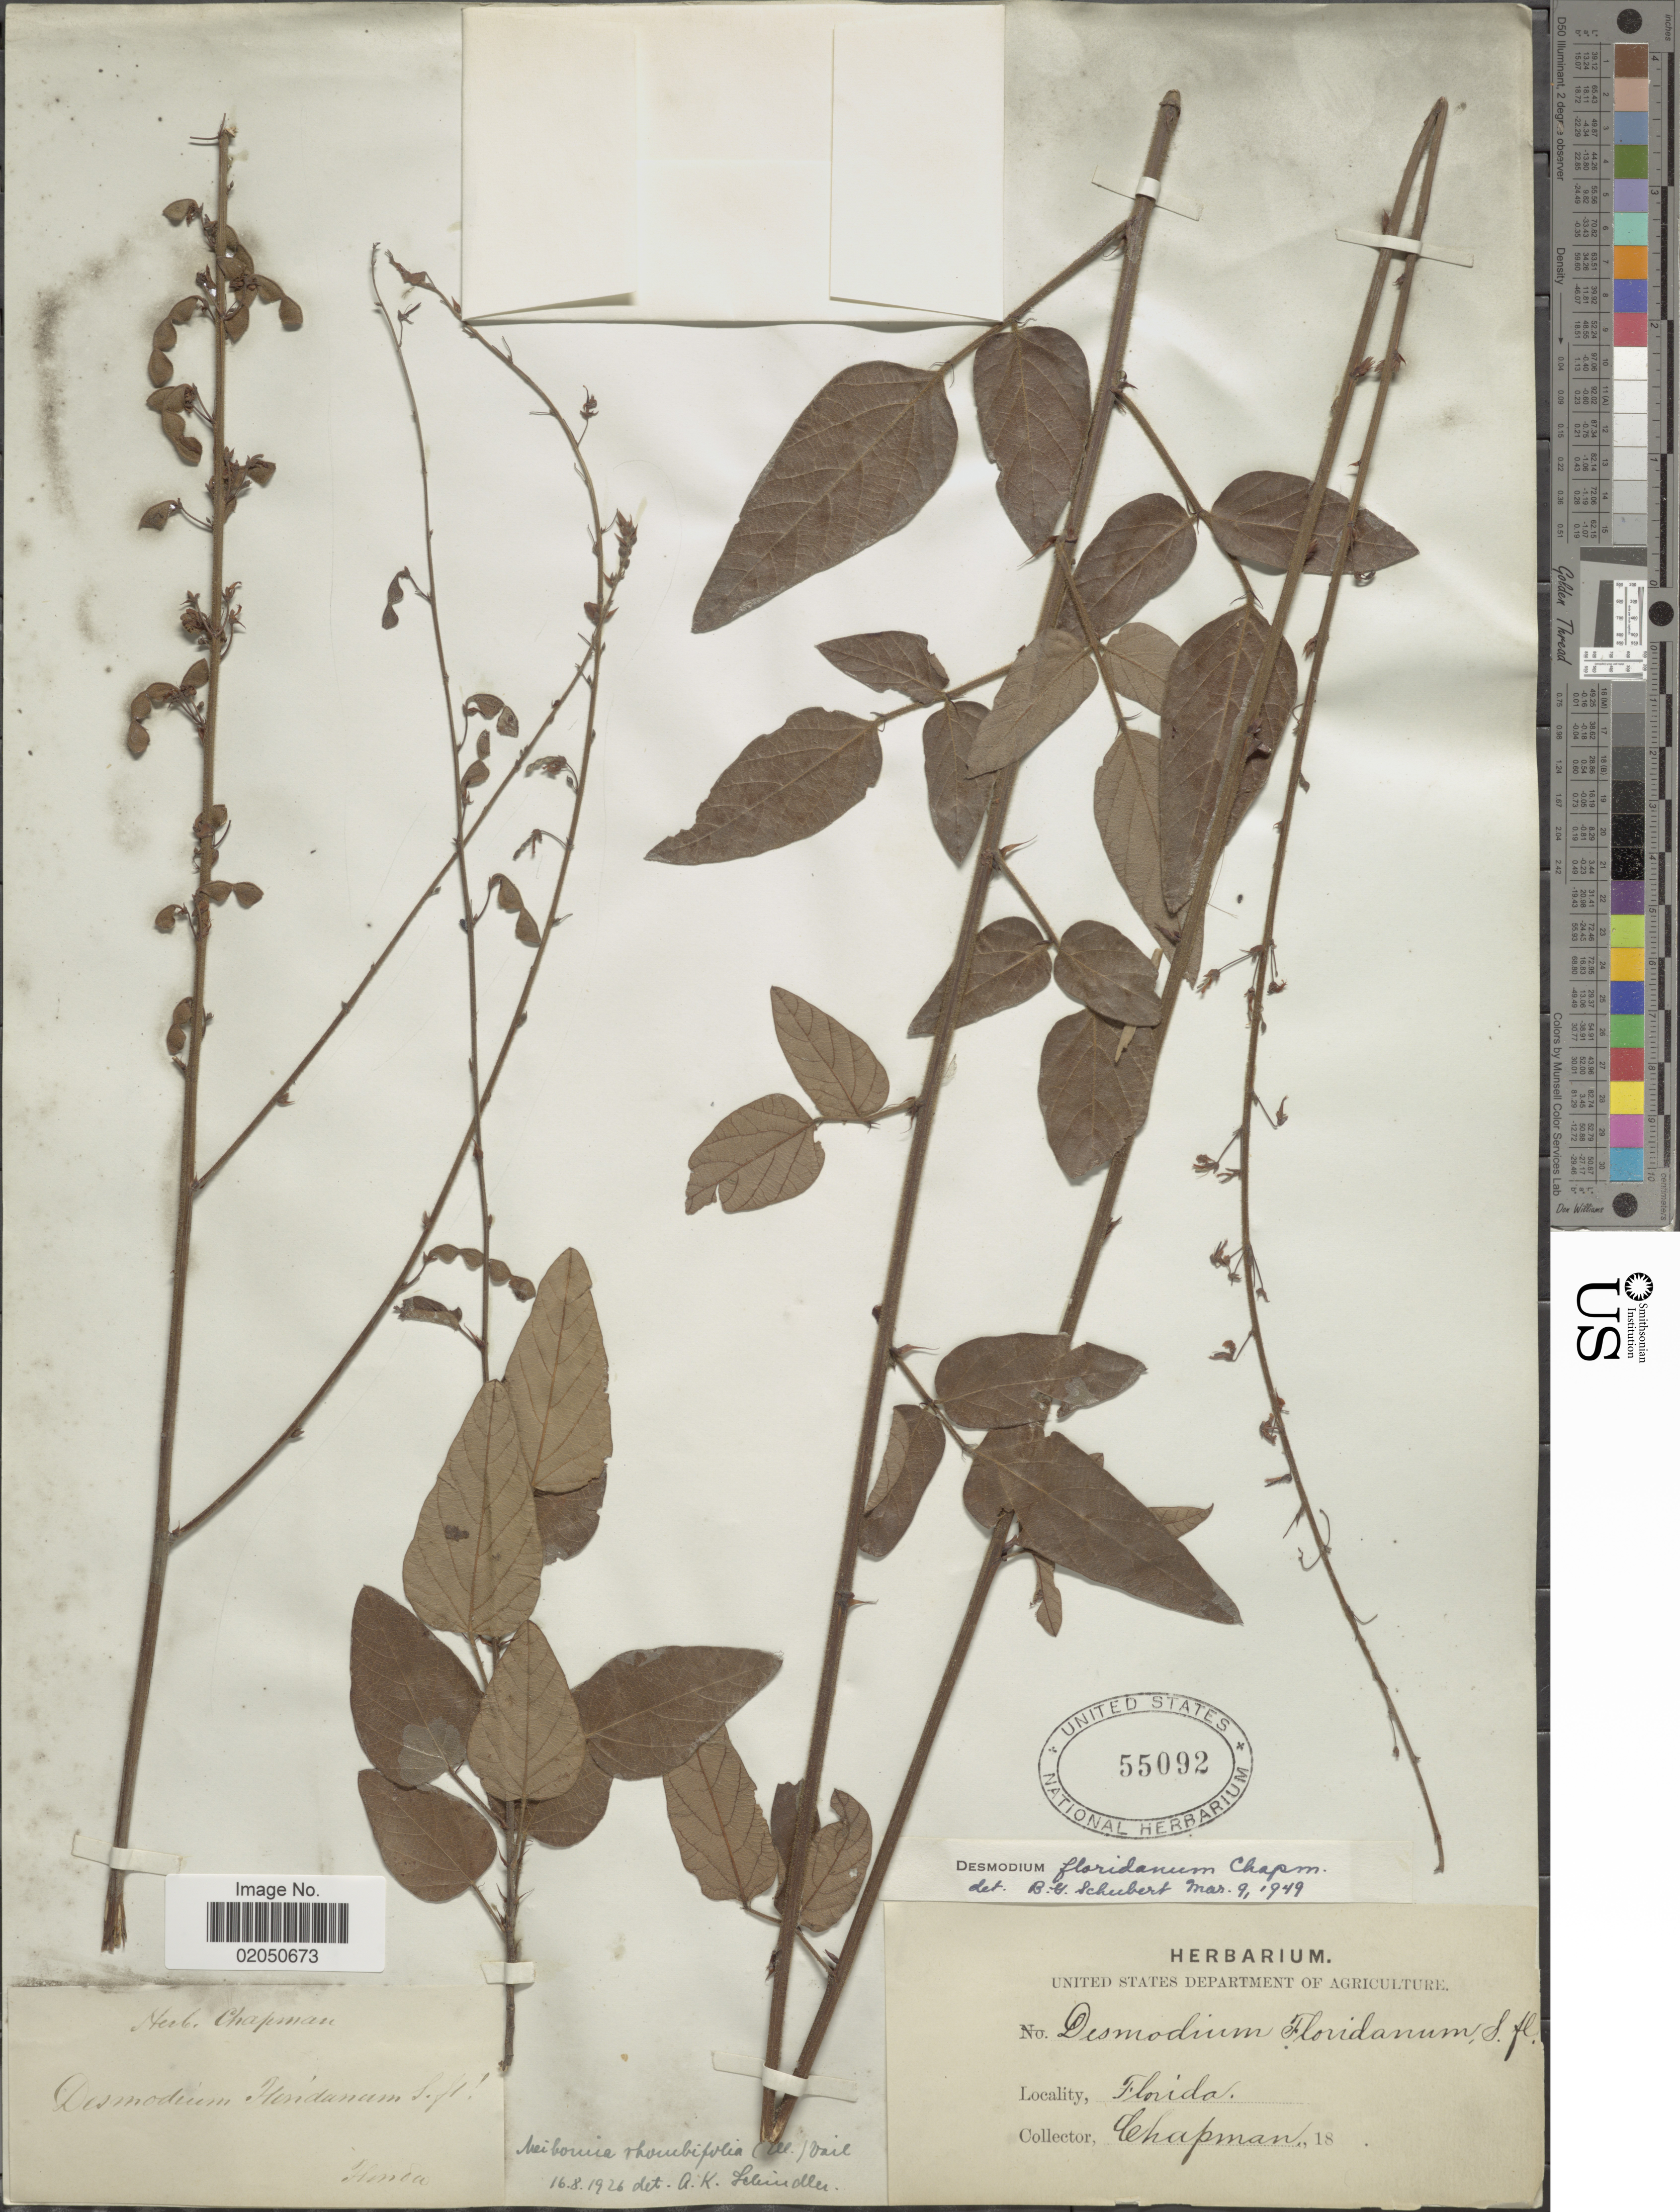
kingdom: Plantae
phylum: Tracheophyta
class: Magnoliopsida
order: Fabales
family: Fabaceae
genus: Desmodium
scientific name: Desmodium floridanum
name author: Chapm.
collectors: A. Chapman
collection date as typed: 18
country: United States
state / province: Florida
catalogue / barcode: US 55092